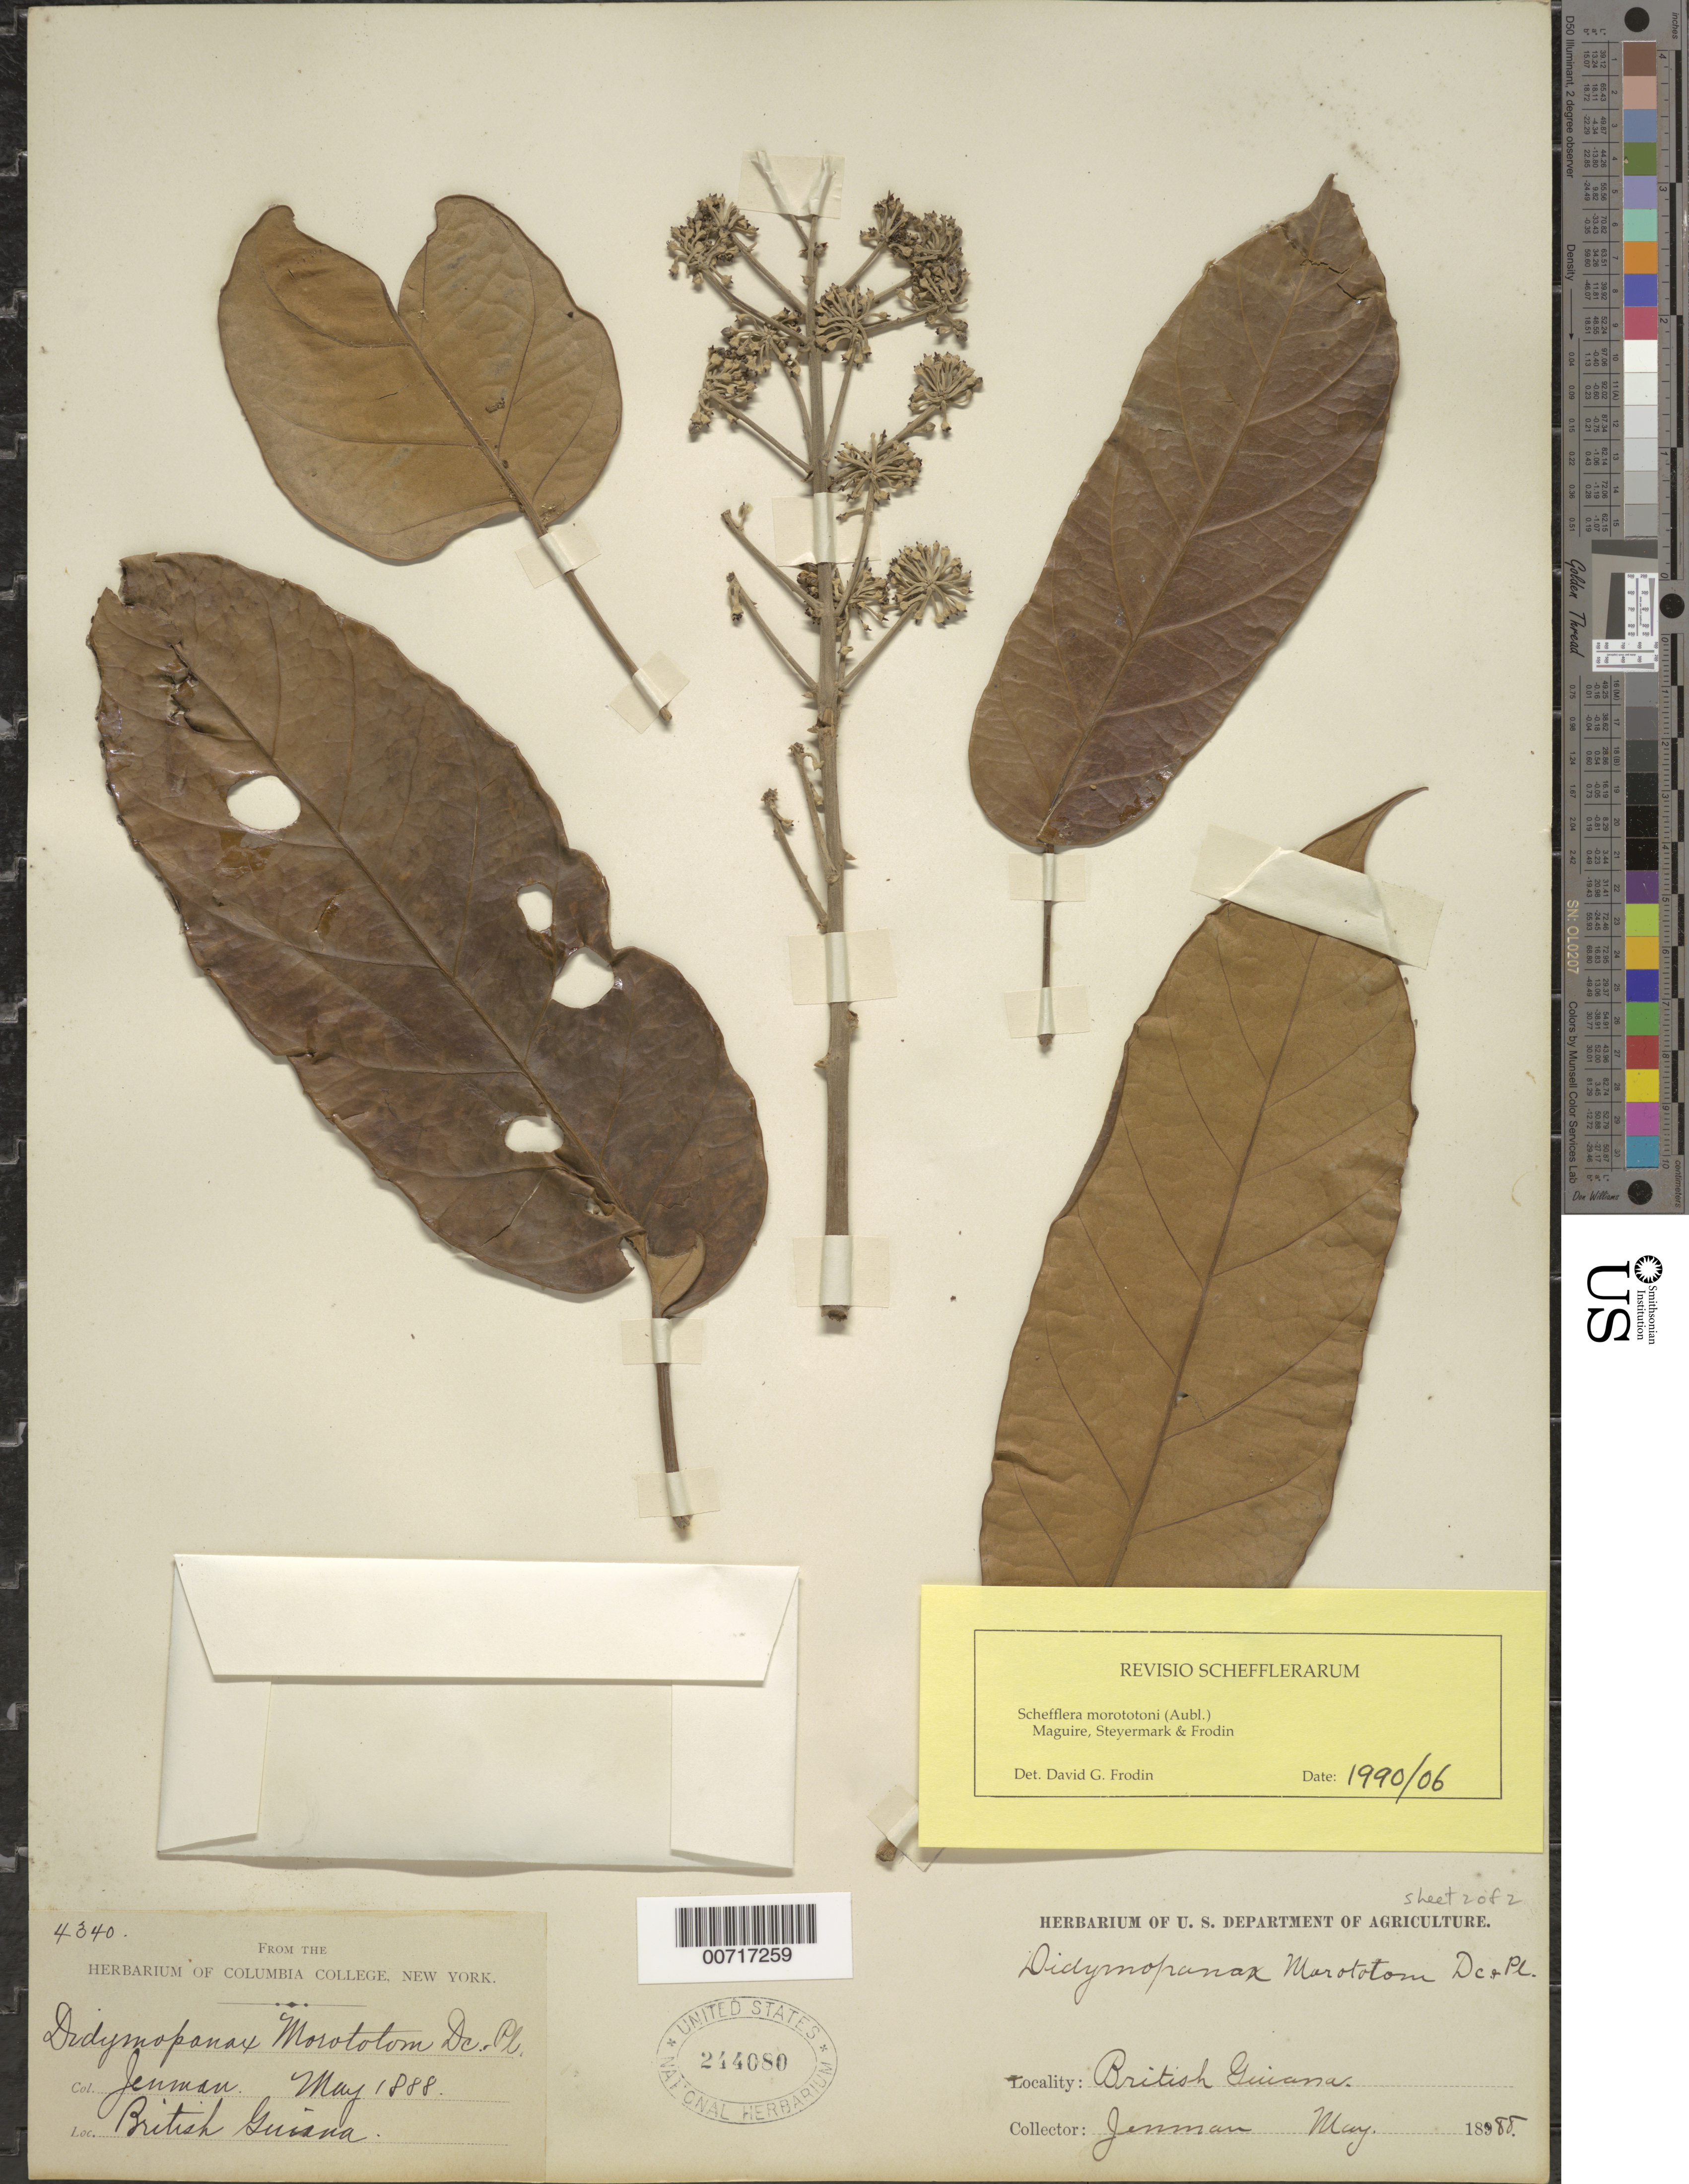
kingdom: Plantae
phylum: Tracheophyta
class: Magnoliopsida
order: Apiales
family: Araliaceae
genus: Schefflera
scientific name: Schefflera morototoni (Aubl.) Maguire, Steyerm. & Frodin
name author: (Aubl.) Maguire et al.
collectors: -. Jenman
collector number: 4340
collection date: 1880-05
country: Guyana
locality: British Guiana.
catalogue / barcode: US 244080